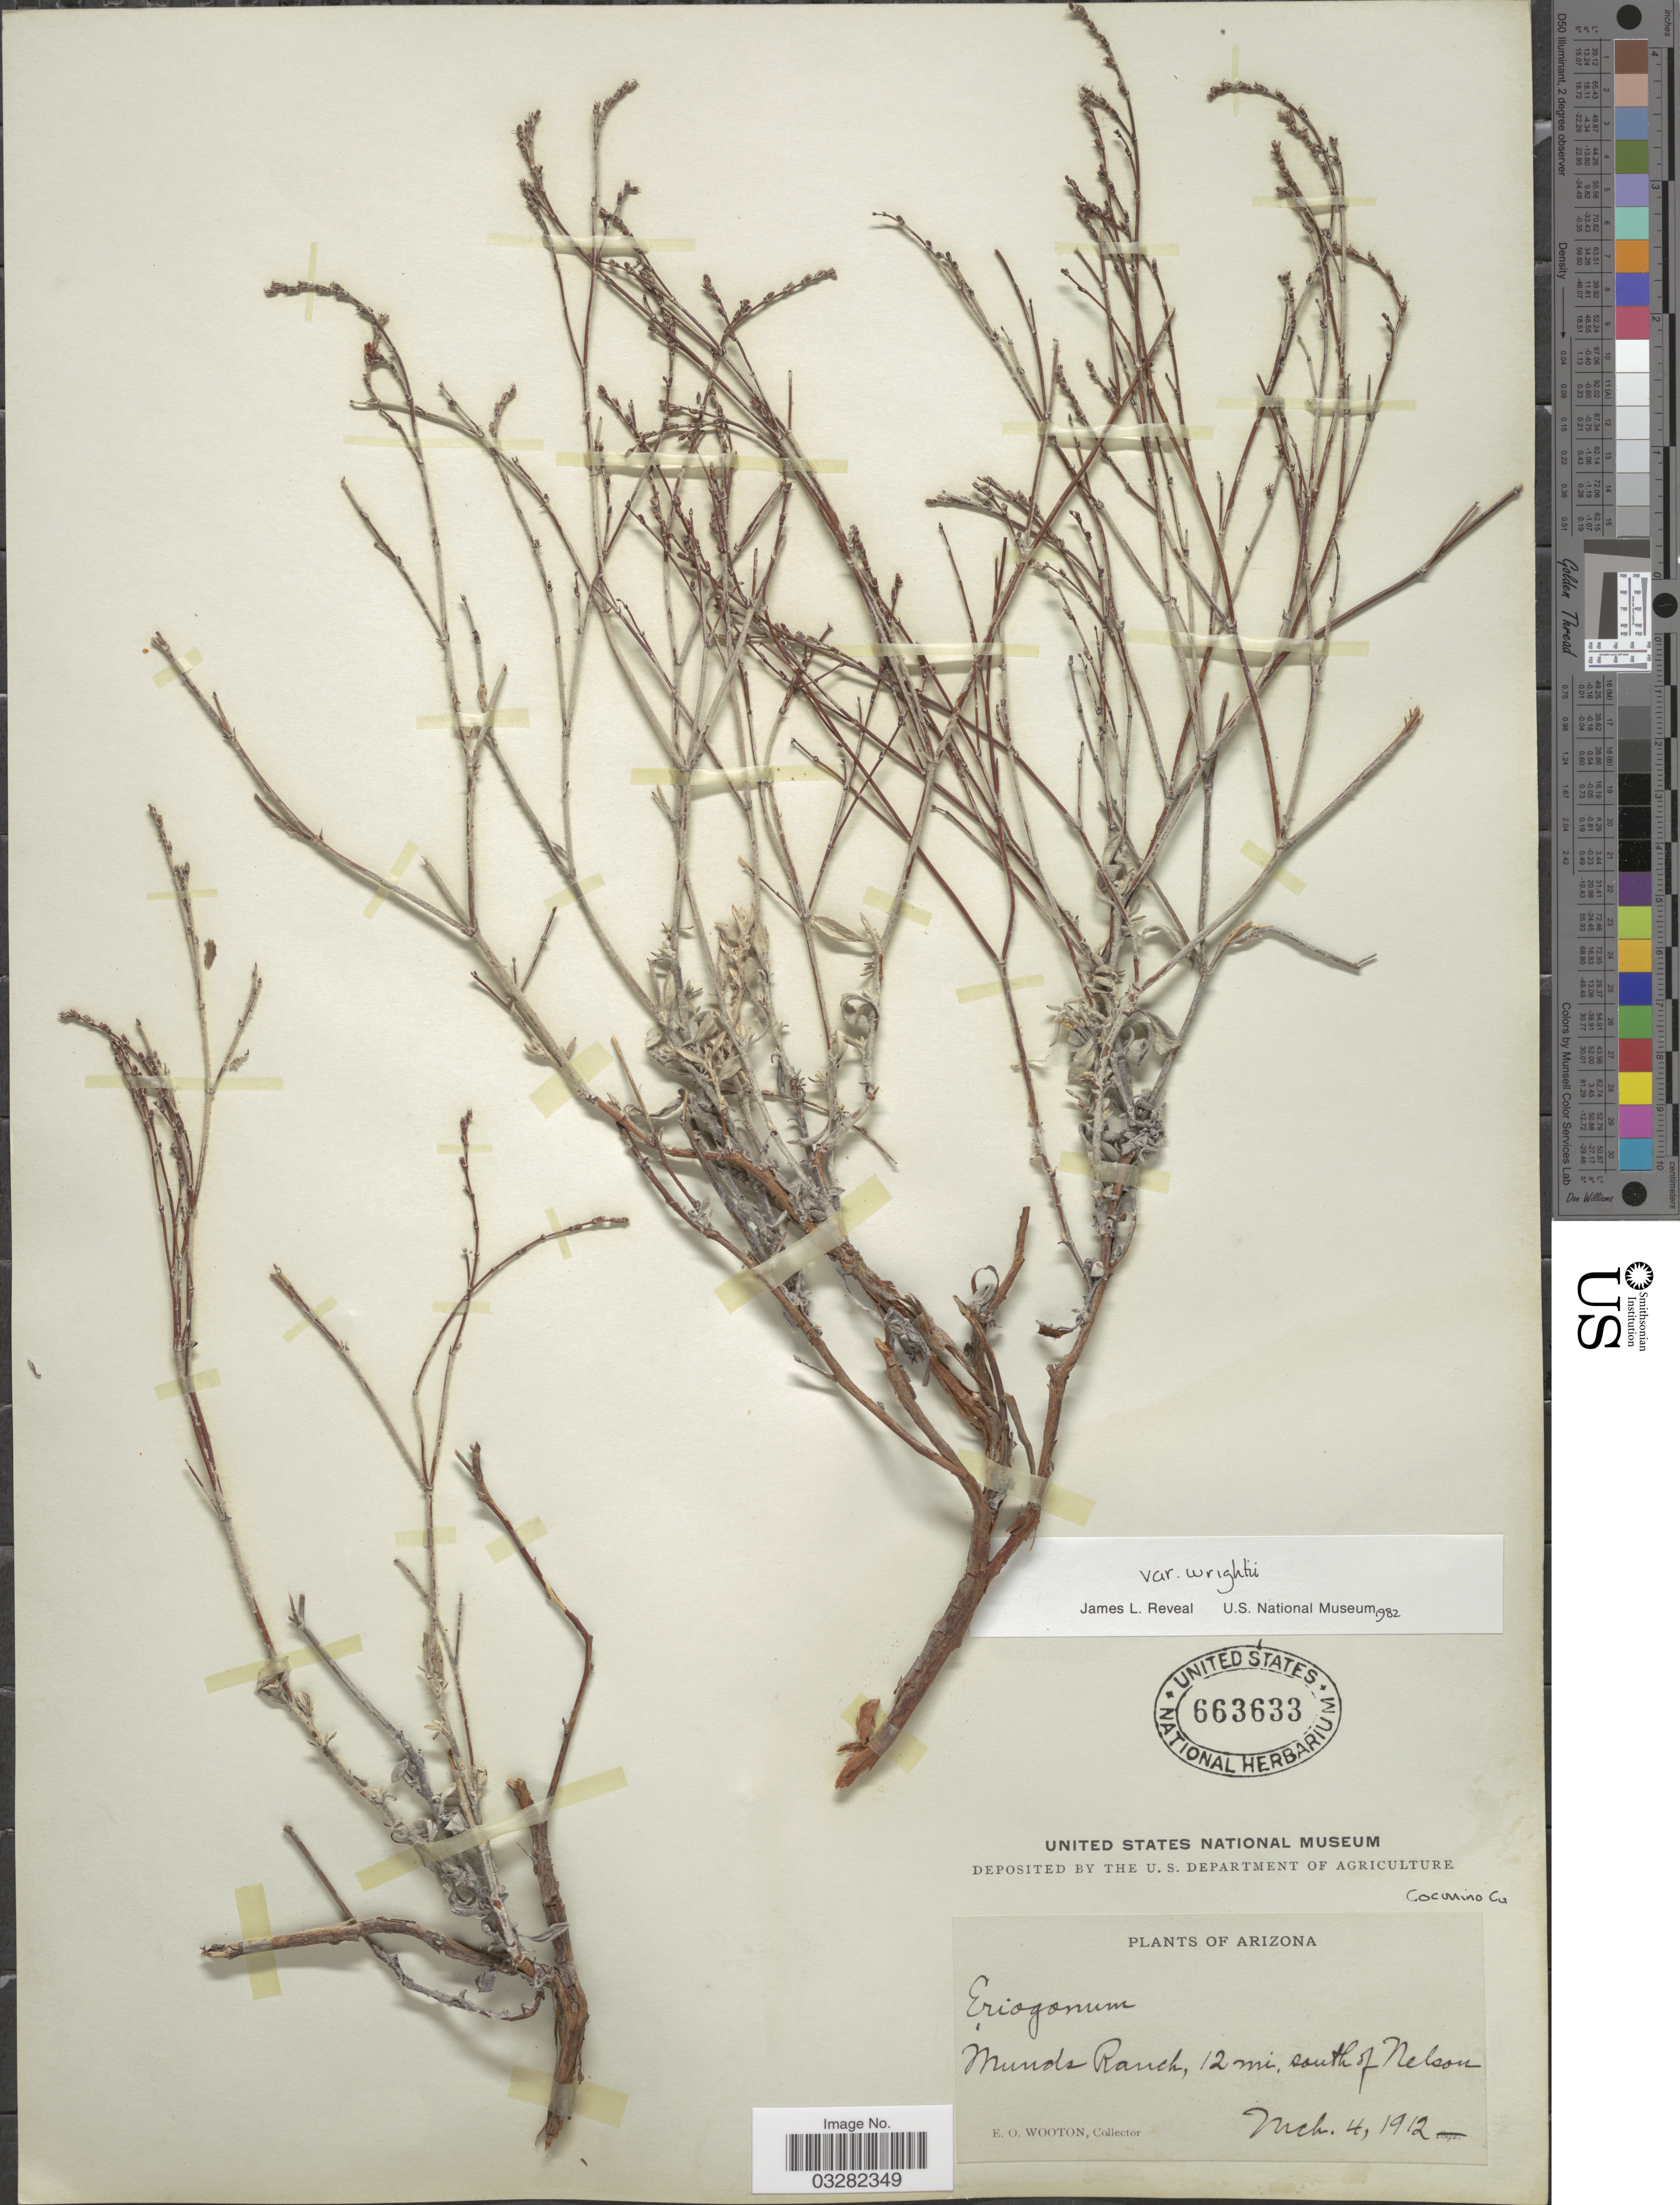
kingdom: Plantae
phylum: Tracheophyta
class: Magnoliopsida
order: Caryophyllales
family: Polygonaceae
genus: Eriogonum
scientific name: Eriogonum wrightii var. wrightii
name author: Torr. ex Benth.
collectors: E. O. Wooton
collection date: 1912-03-04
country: United States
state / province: Arizona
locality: Munds Ranch, 12 mi. south of Nelson. Coconino Co.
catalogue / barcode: US 663633